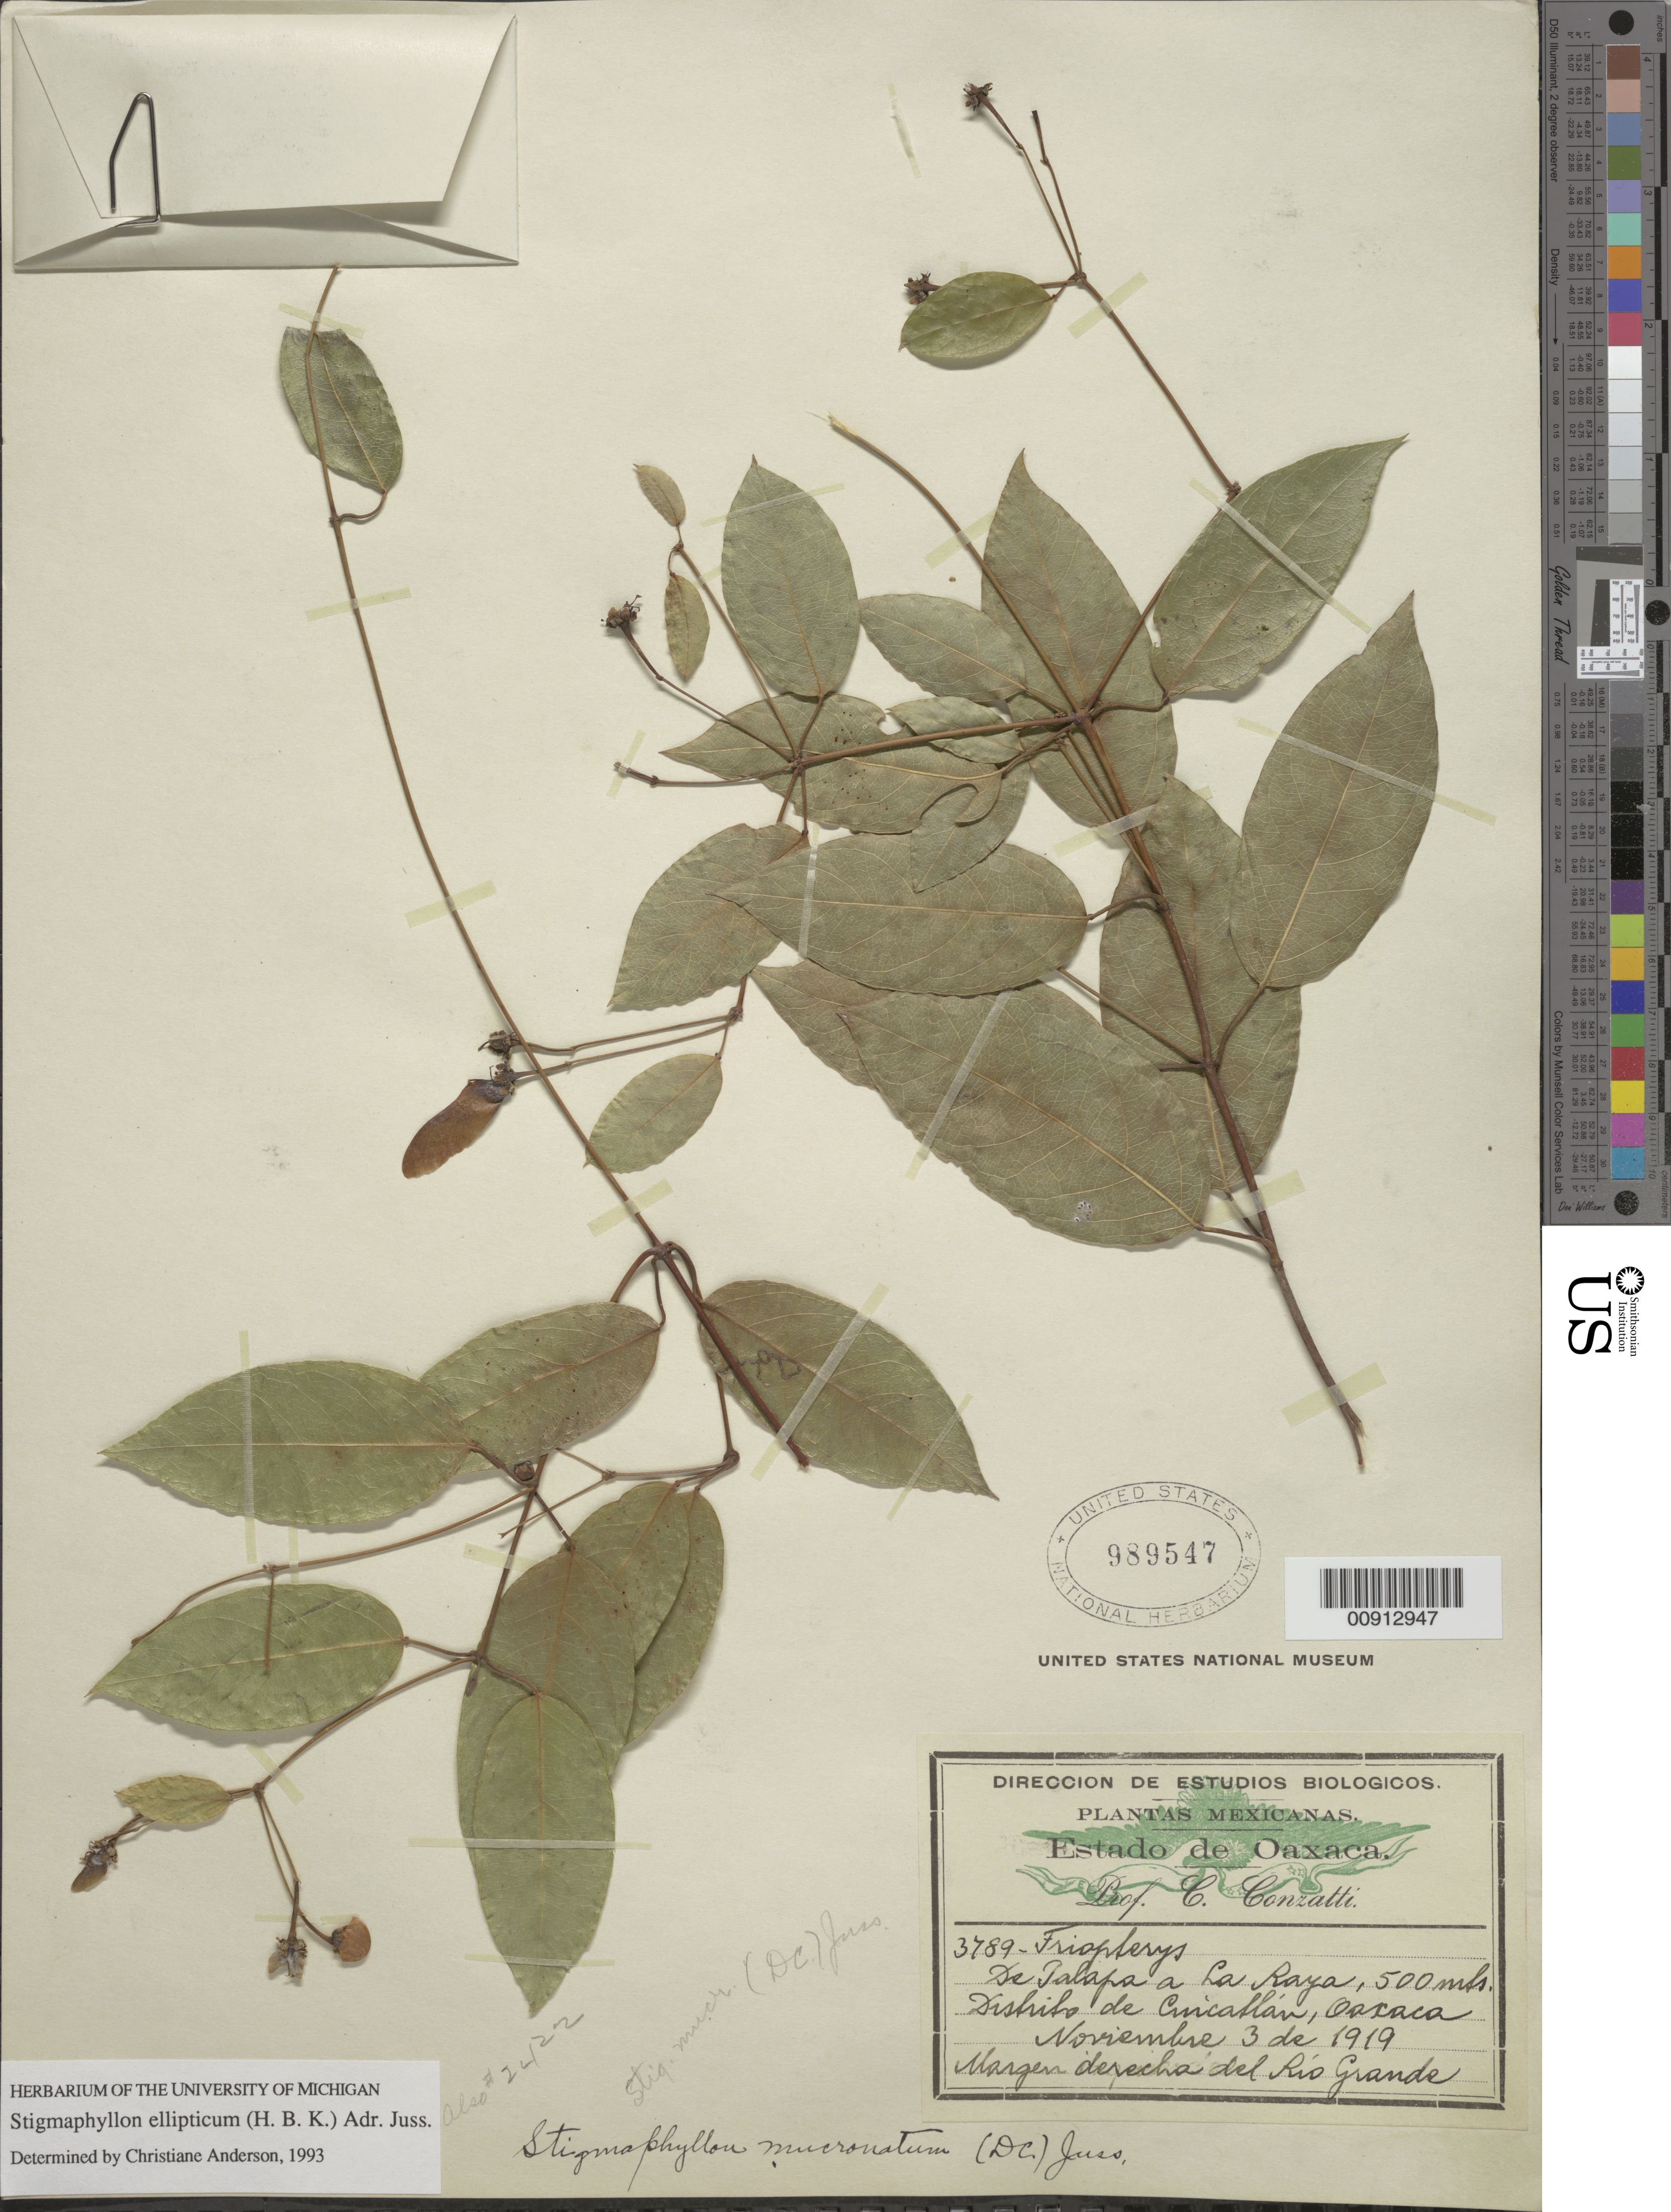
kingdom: Plantae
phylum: Tracheophyta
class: Magnoliopsida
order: Malpighiales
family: Malpighiaceae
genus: Stigmaphyllon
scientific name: Stigmaphyllon ellipticum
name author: (Kunth) A. Juss.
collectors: C. Conzatti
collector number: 3789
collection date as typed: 03 Nov 1919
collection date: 1919-11-03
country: Mexico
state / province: Oaxaca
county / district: Cuicatlán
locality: De Talapa a La Raya, Distrito de Cuicatlán, Oaxaca. Margen derecha del Río Grande.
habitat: Margen del Río.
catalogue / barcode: US 989547